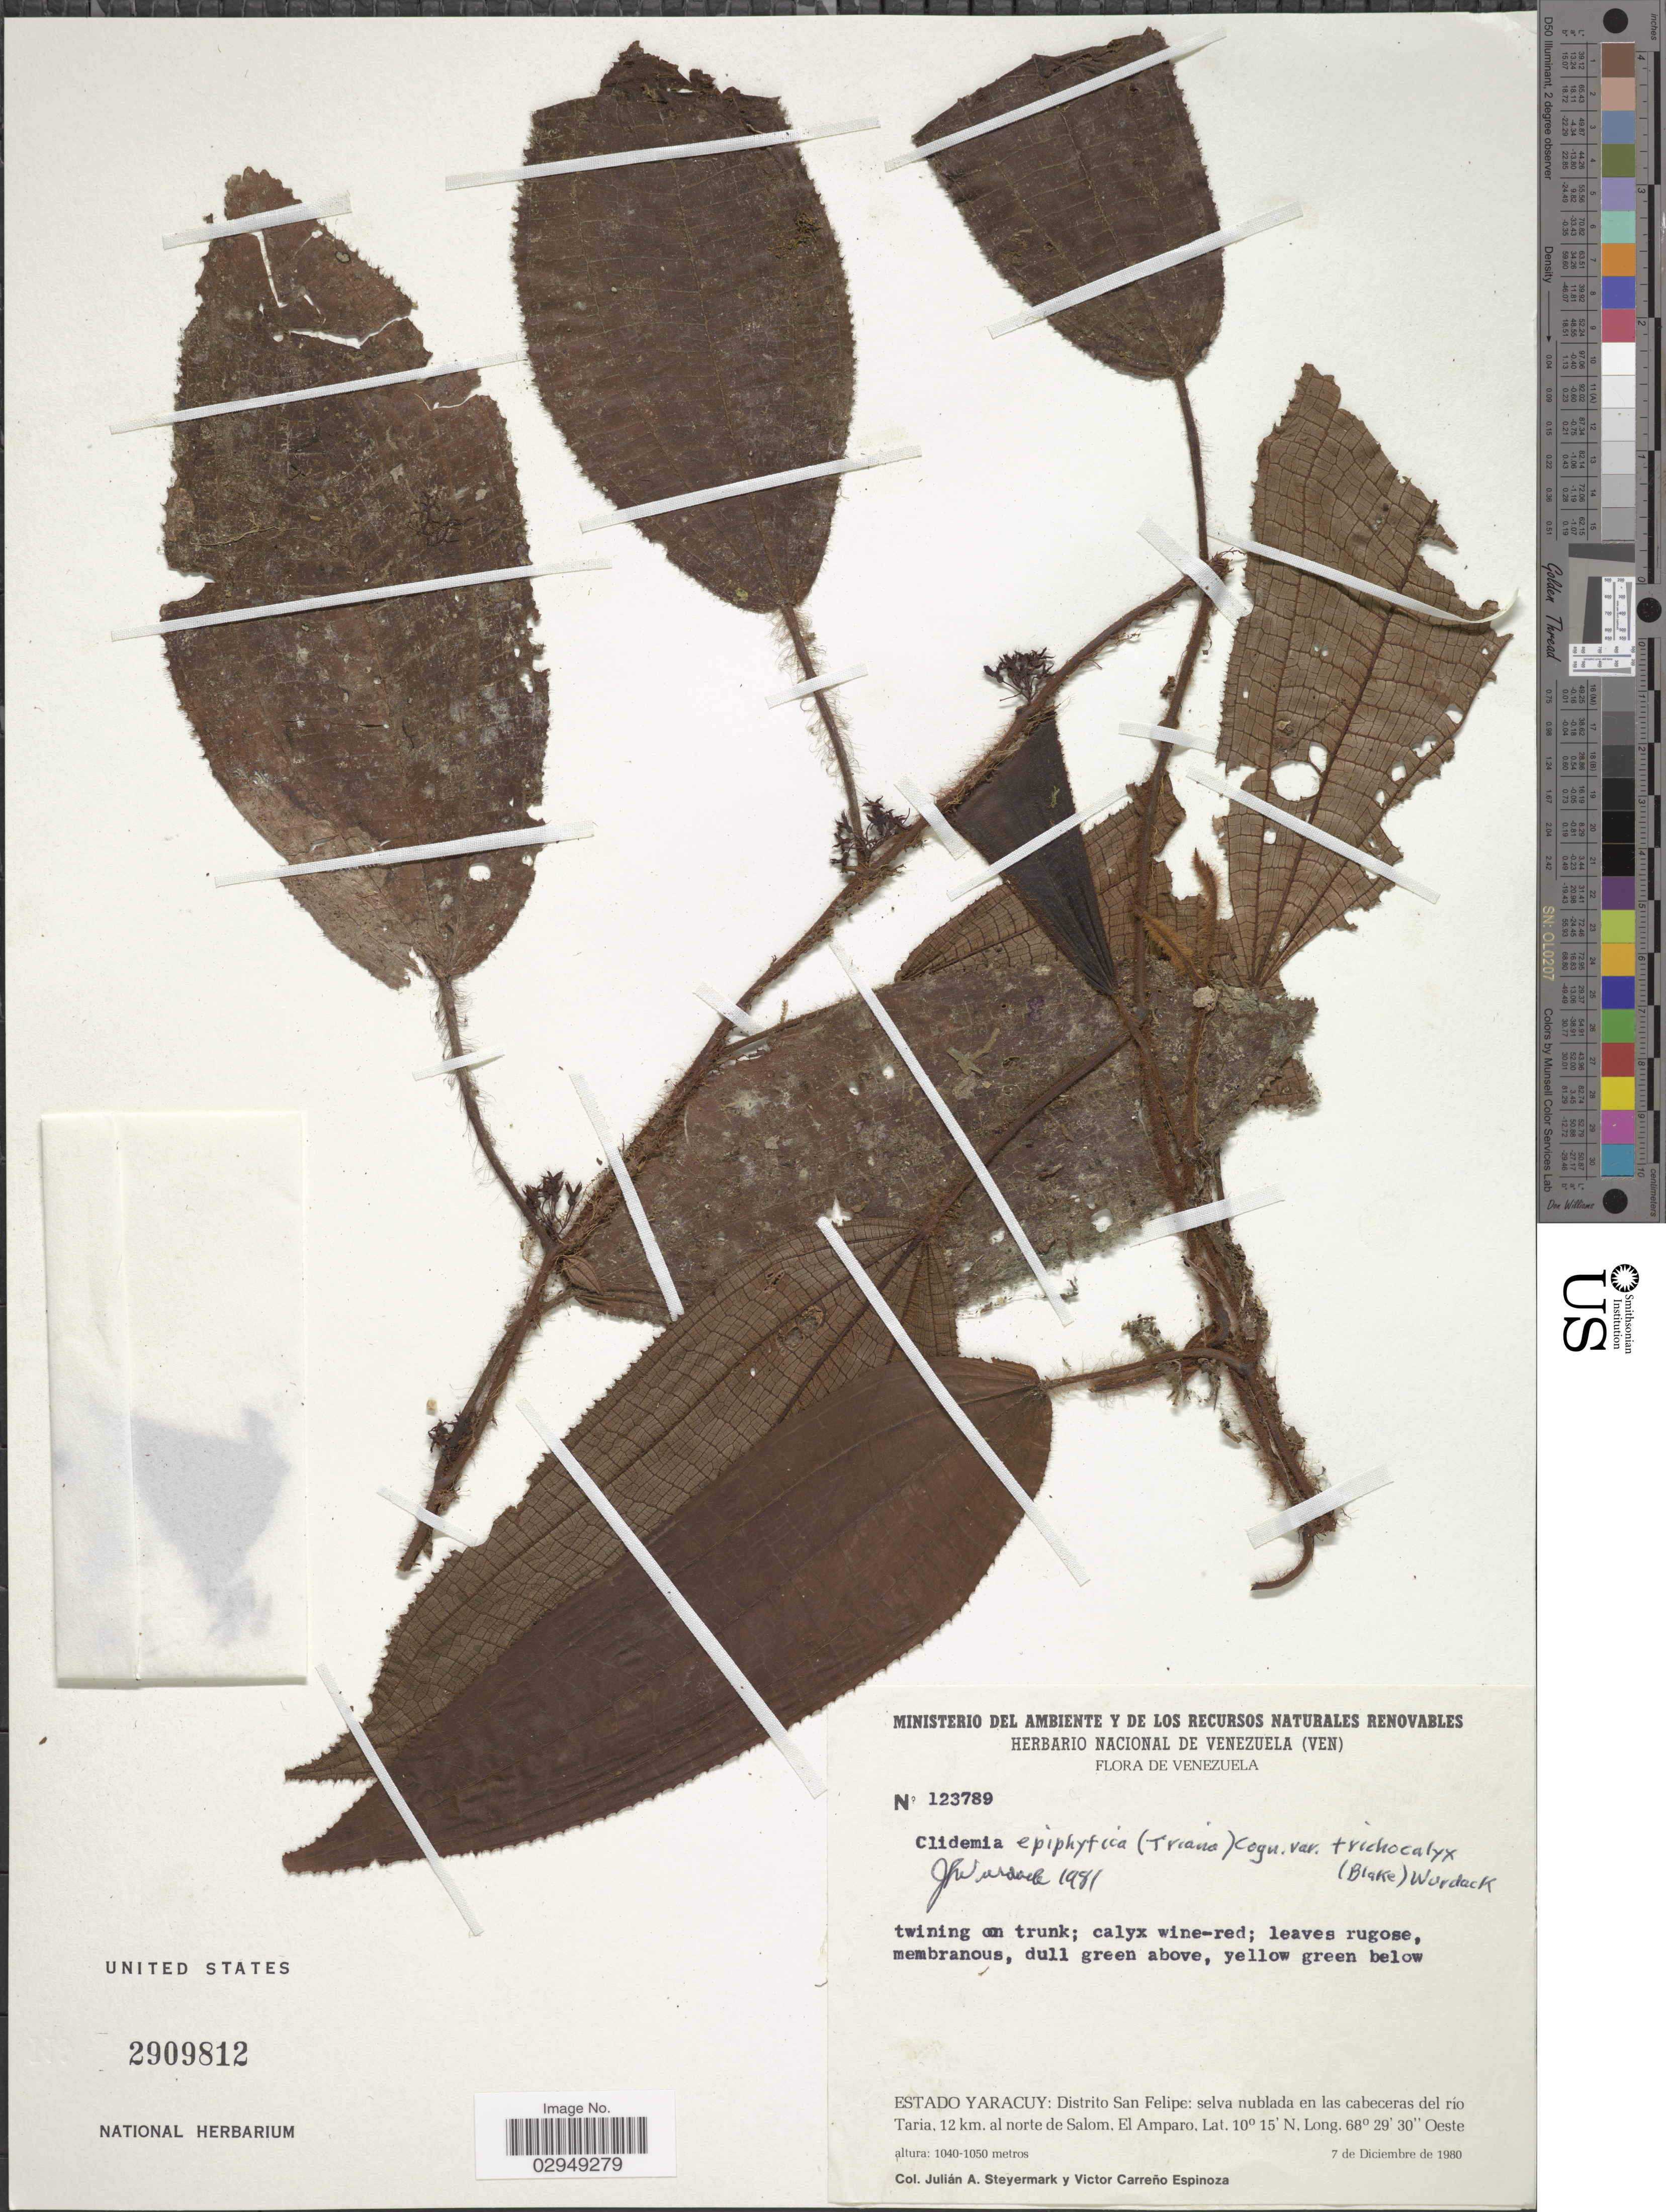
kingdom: Plantae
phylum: Tracheophyta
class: Magnoliopsida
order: Myrtales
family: Melastomataceae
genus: Clidemia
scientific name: Clidemia epiphytica var. trichocalyx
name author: (S.F. Blake) Wurdack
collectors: J. Steyermark & V. Carreño E.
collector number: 123789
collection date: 1980-12-07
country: Venezuela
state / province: Yaracuy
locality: Distrito San Felipe, selva nublada en las cabeceras del río Taria, 12 km. al norte de Salom, El Amparo.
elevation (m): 1040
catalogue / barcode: US 2909812